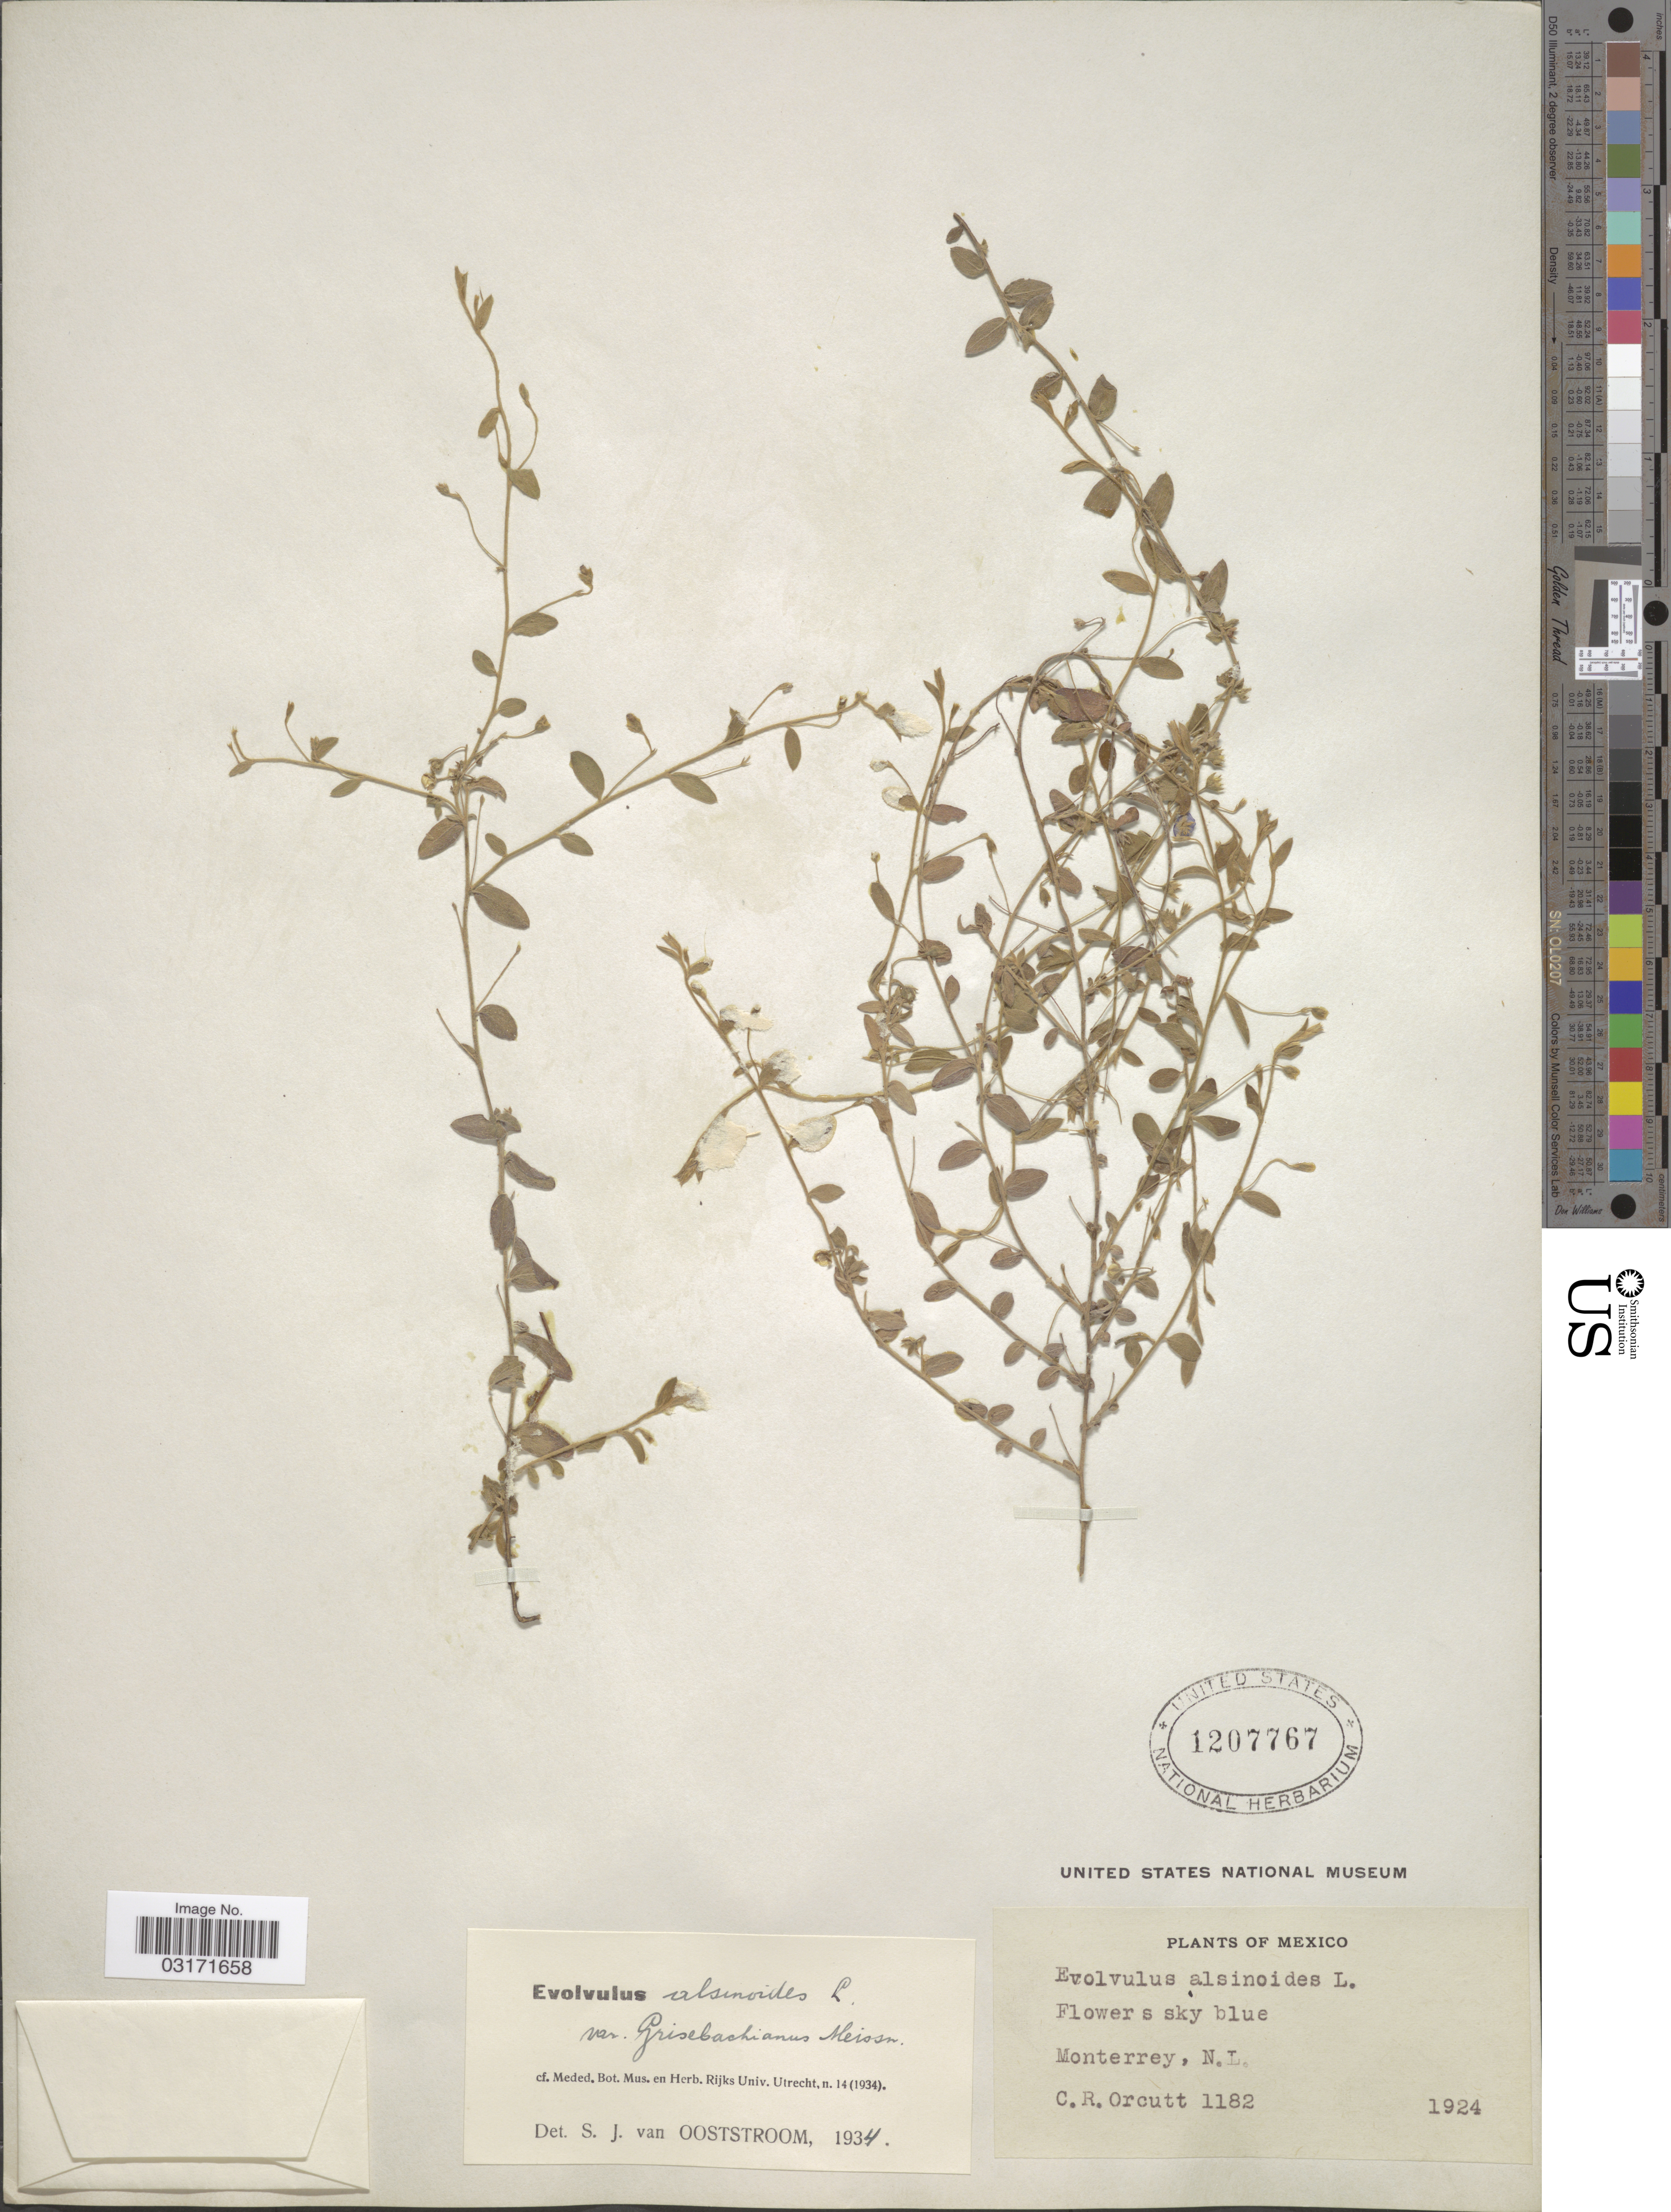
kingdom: Plantae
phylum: Tracheophyta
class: Magnoliopsida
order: Solanales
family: Convolvulaceae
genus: Evolvulus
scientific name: Evolvulus alsinoides var. grisebachianus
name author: Meisn.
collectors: C. R. Orcutt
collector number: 1182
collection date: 1924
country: Mexico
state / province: Nuevo León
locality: Monterrey, N.L.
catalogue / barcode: US 1207767